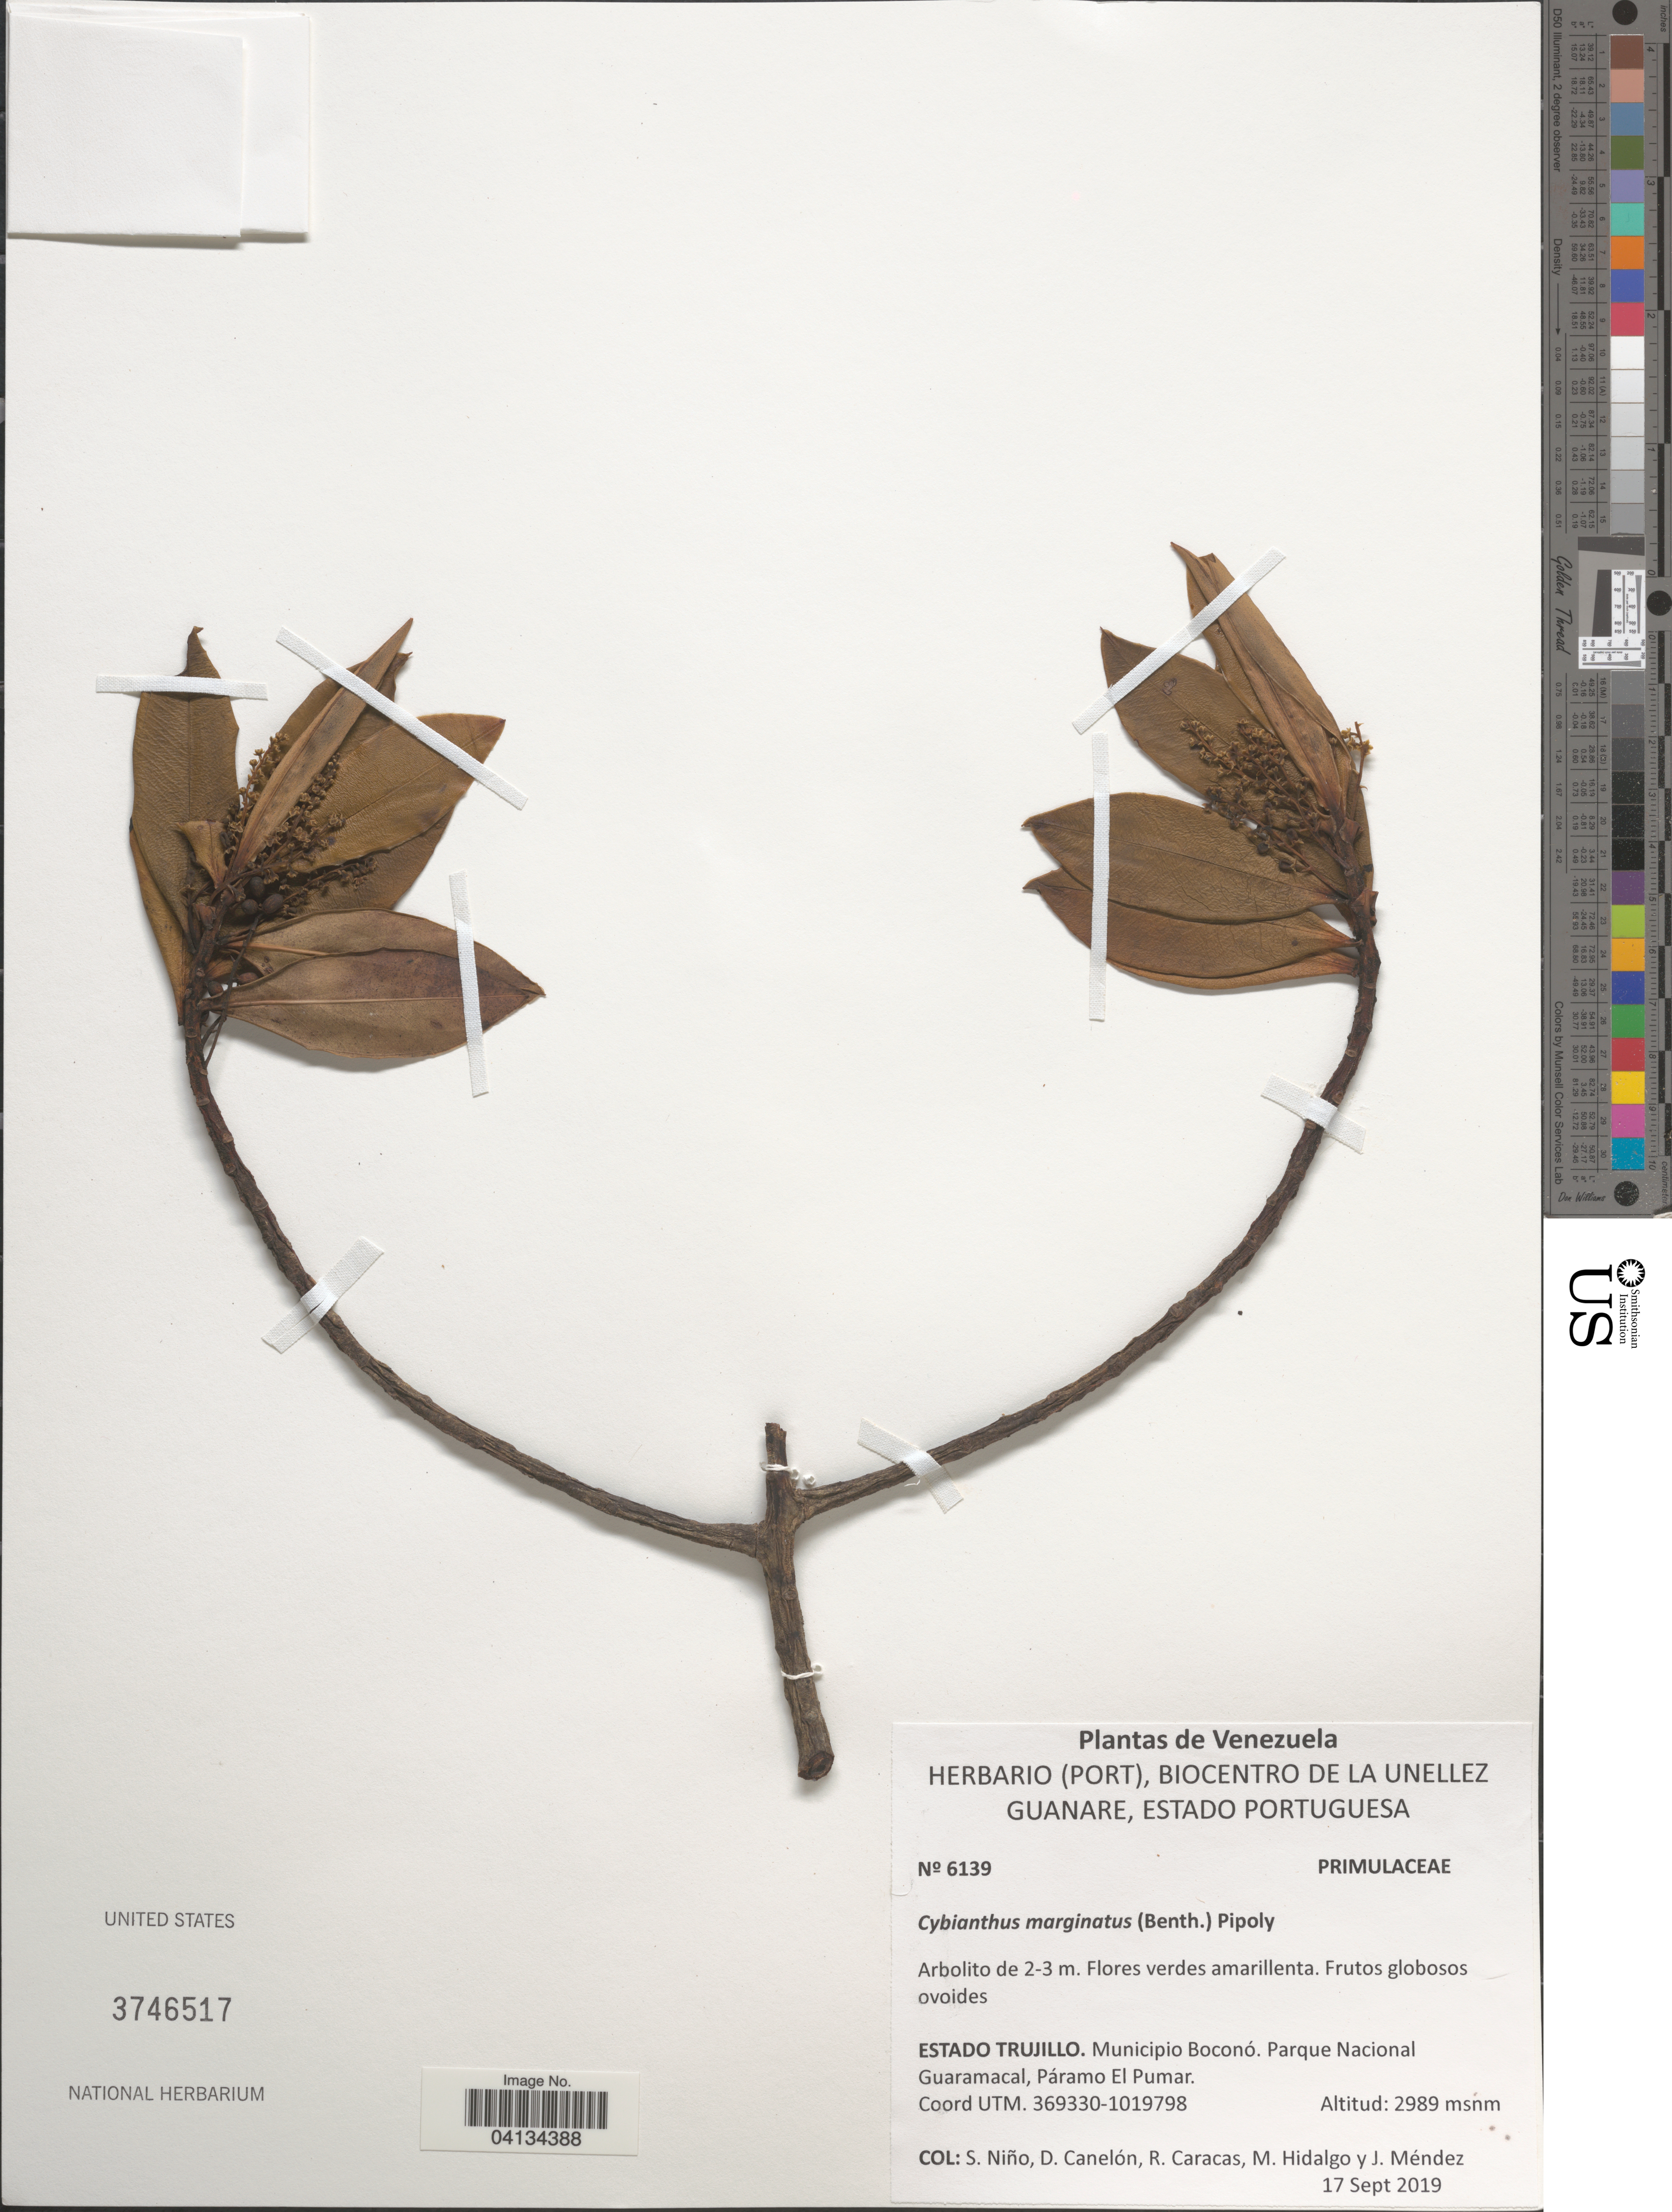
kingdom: Plantae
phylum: Tracheophyta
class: Magnoliopsida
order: Ericales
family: Primulaceae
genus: Cybianthus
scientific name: Cybianthus marginatus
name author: (Benth.) Pipoly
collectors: S. M. Niño, D. Canelón, R. Caracas, M. Hidalgo & J. Mendez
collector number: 6139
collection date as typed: Transcribed d/m/y: 17/9/2019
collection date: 2019-09-17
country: Venezuela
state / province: Trujillo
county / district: Boconó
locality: Parque Nacional Guaramacal, Páramo El Pumar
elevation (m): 2989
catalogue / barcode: US 3746517